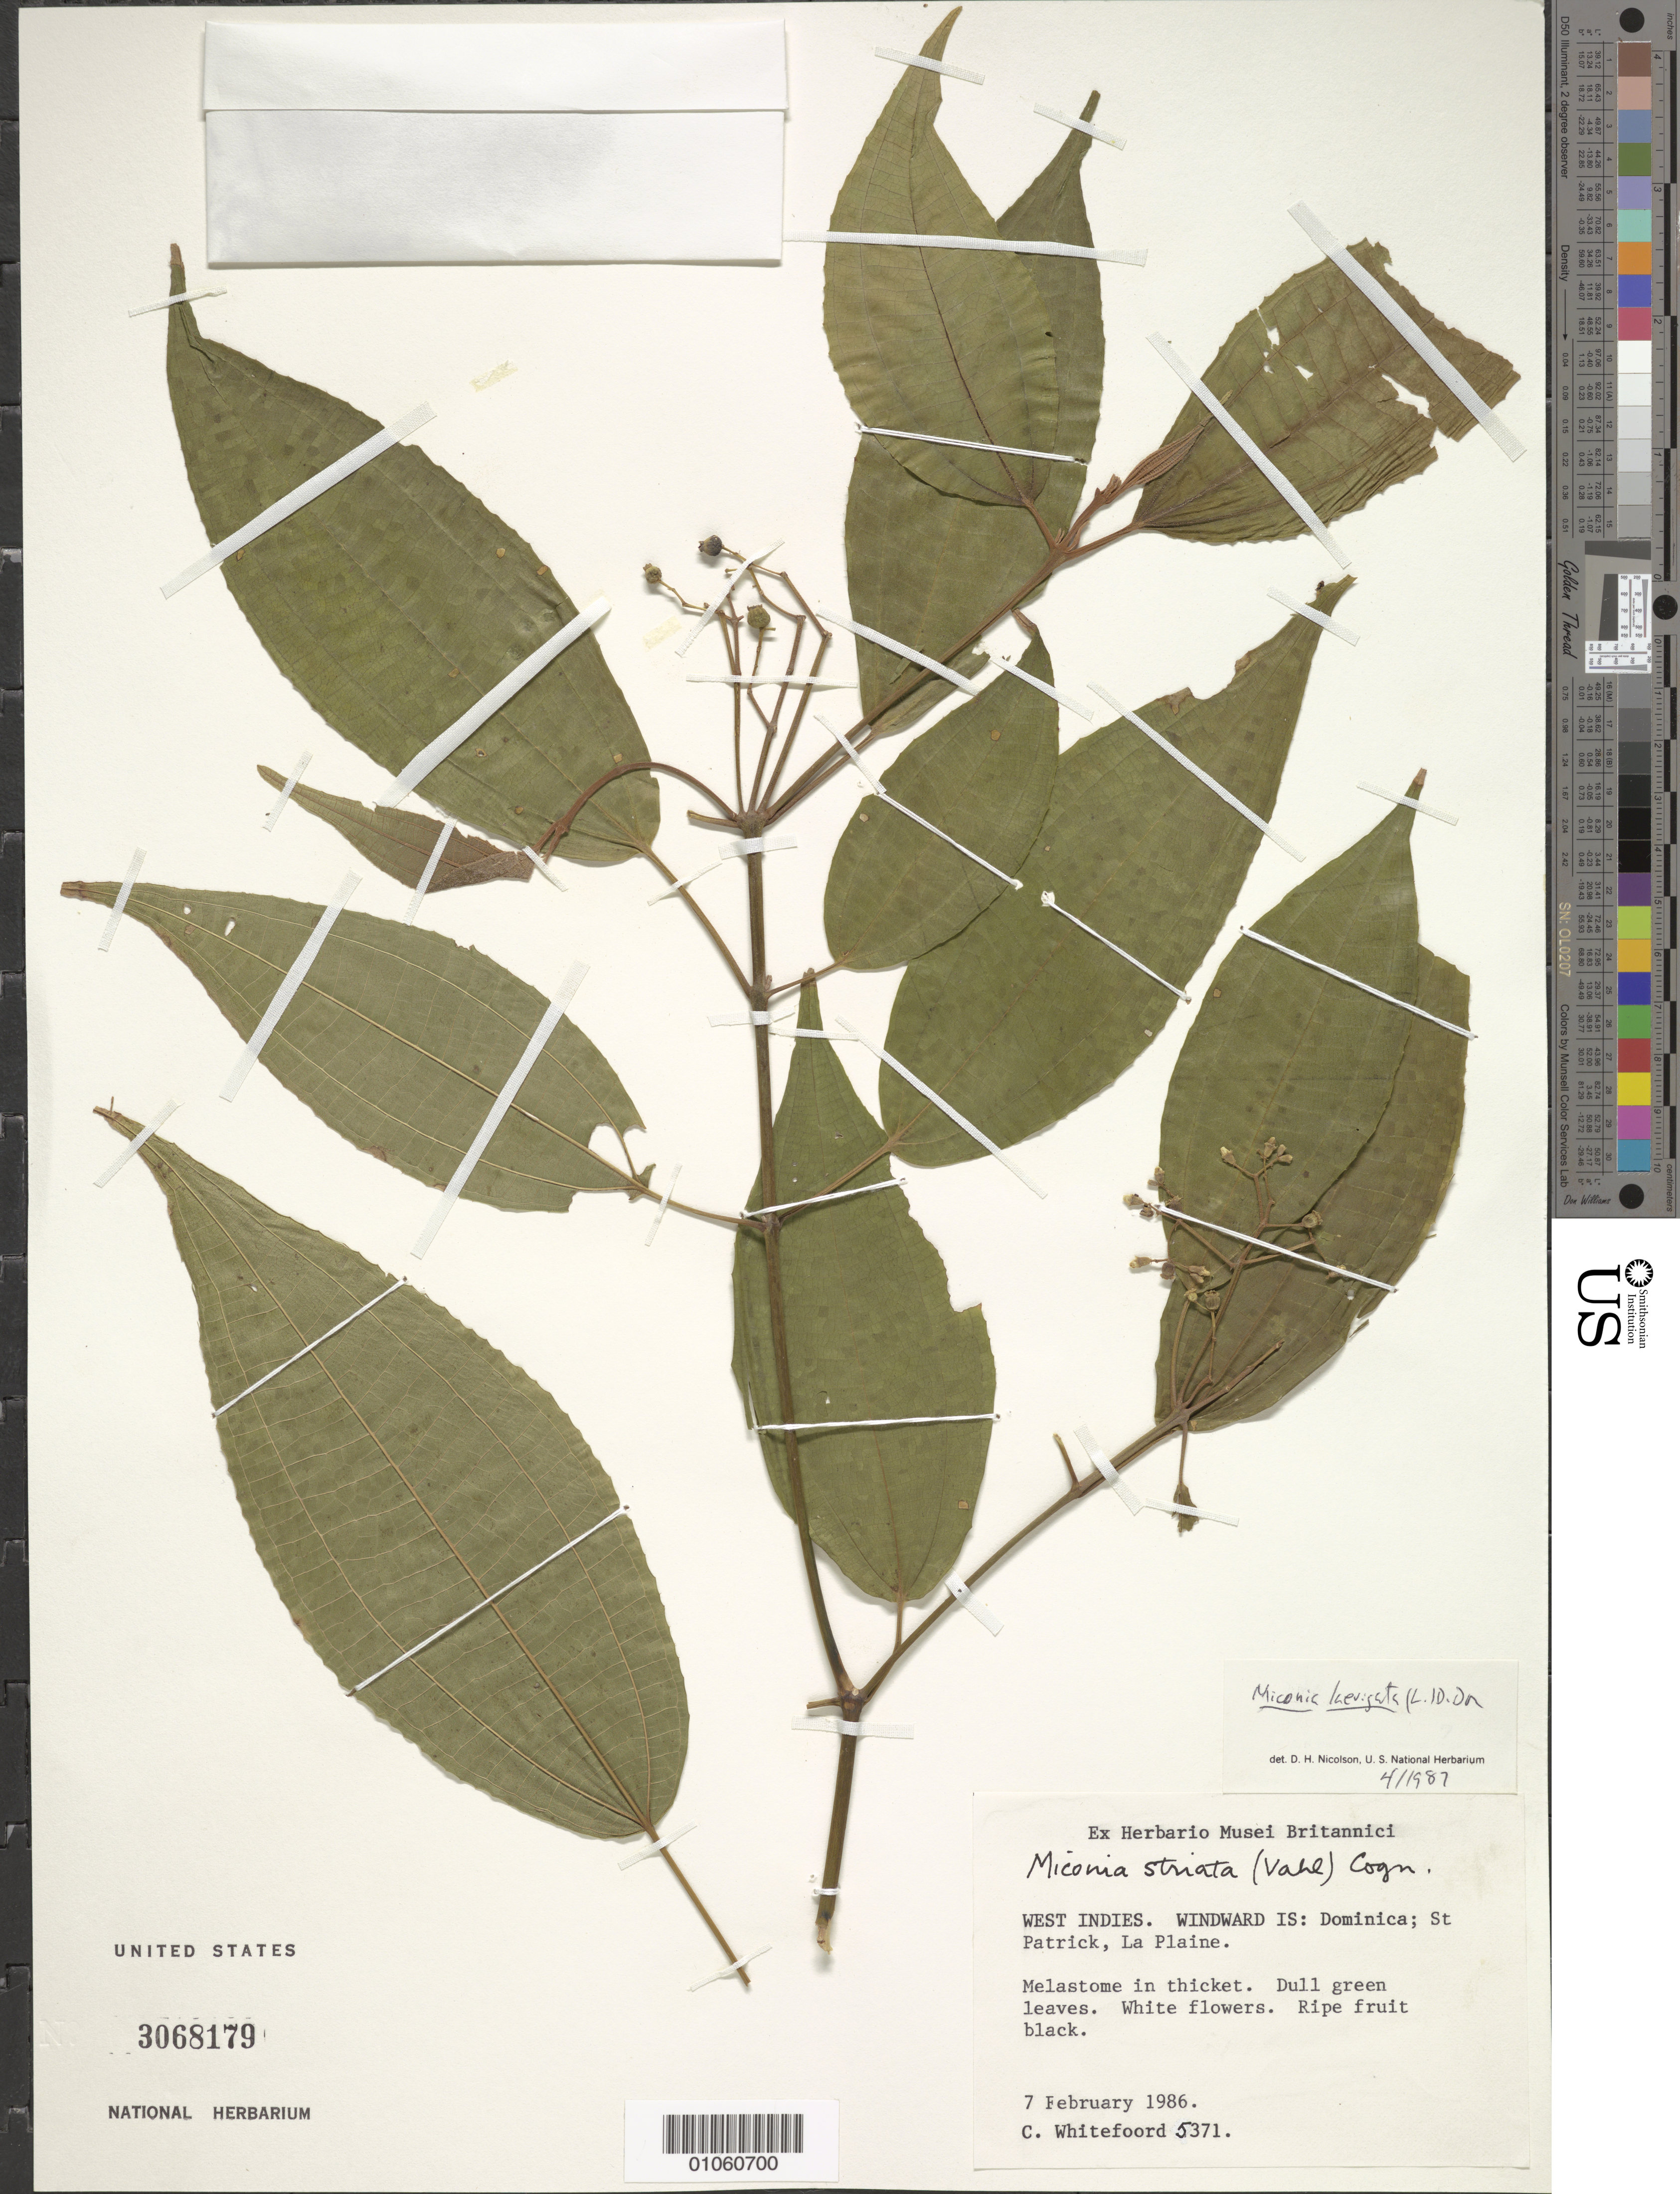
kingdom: Plantae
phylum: Tracheophyta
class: Magnoliopsida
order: Myrtales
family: Melastomataceae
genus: Miconia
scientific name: Miconia laevigata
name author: (L.) D. Don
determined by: Nicolson, Dan H.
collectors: C. Whitefoord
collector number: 5371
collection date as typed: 07 Feb 1986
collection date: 1986-02-07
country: Dominica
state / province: St. Patrick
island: Dominica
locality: La Plaine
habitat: In thicket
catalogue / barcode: US 3068179